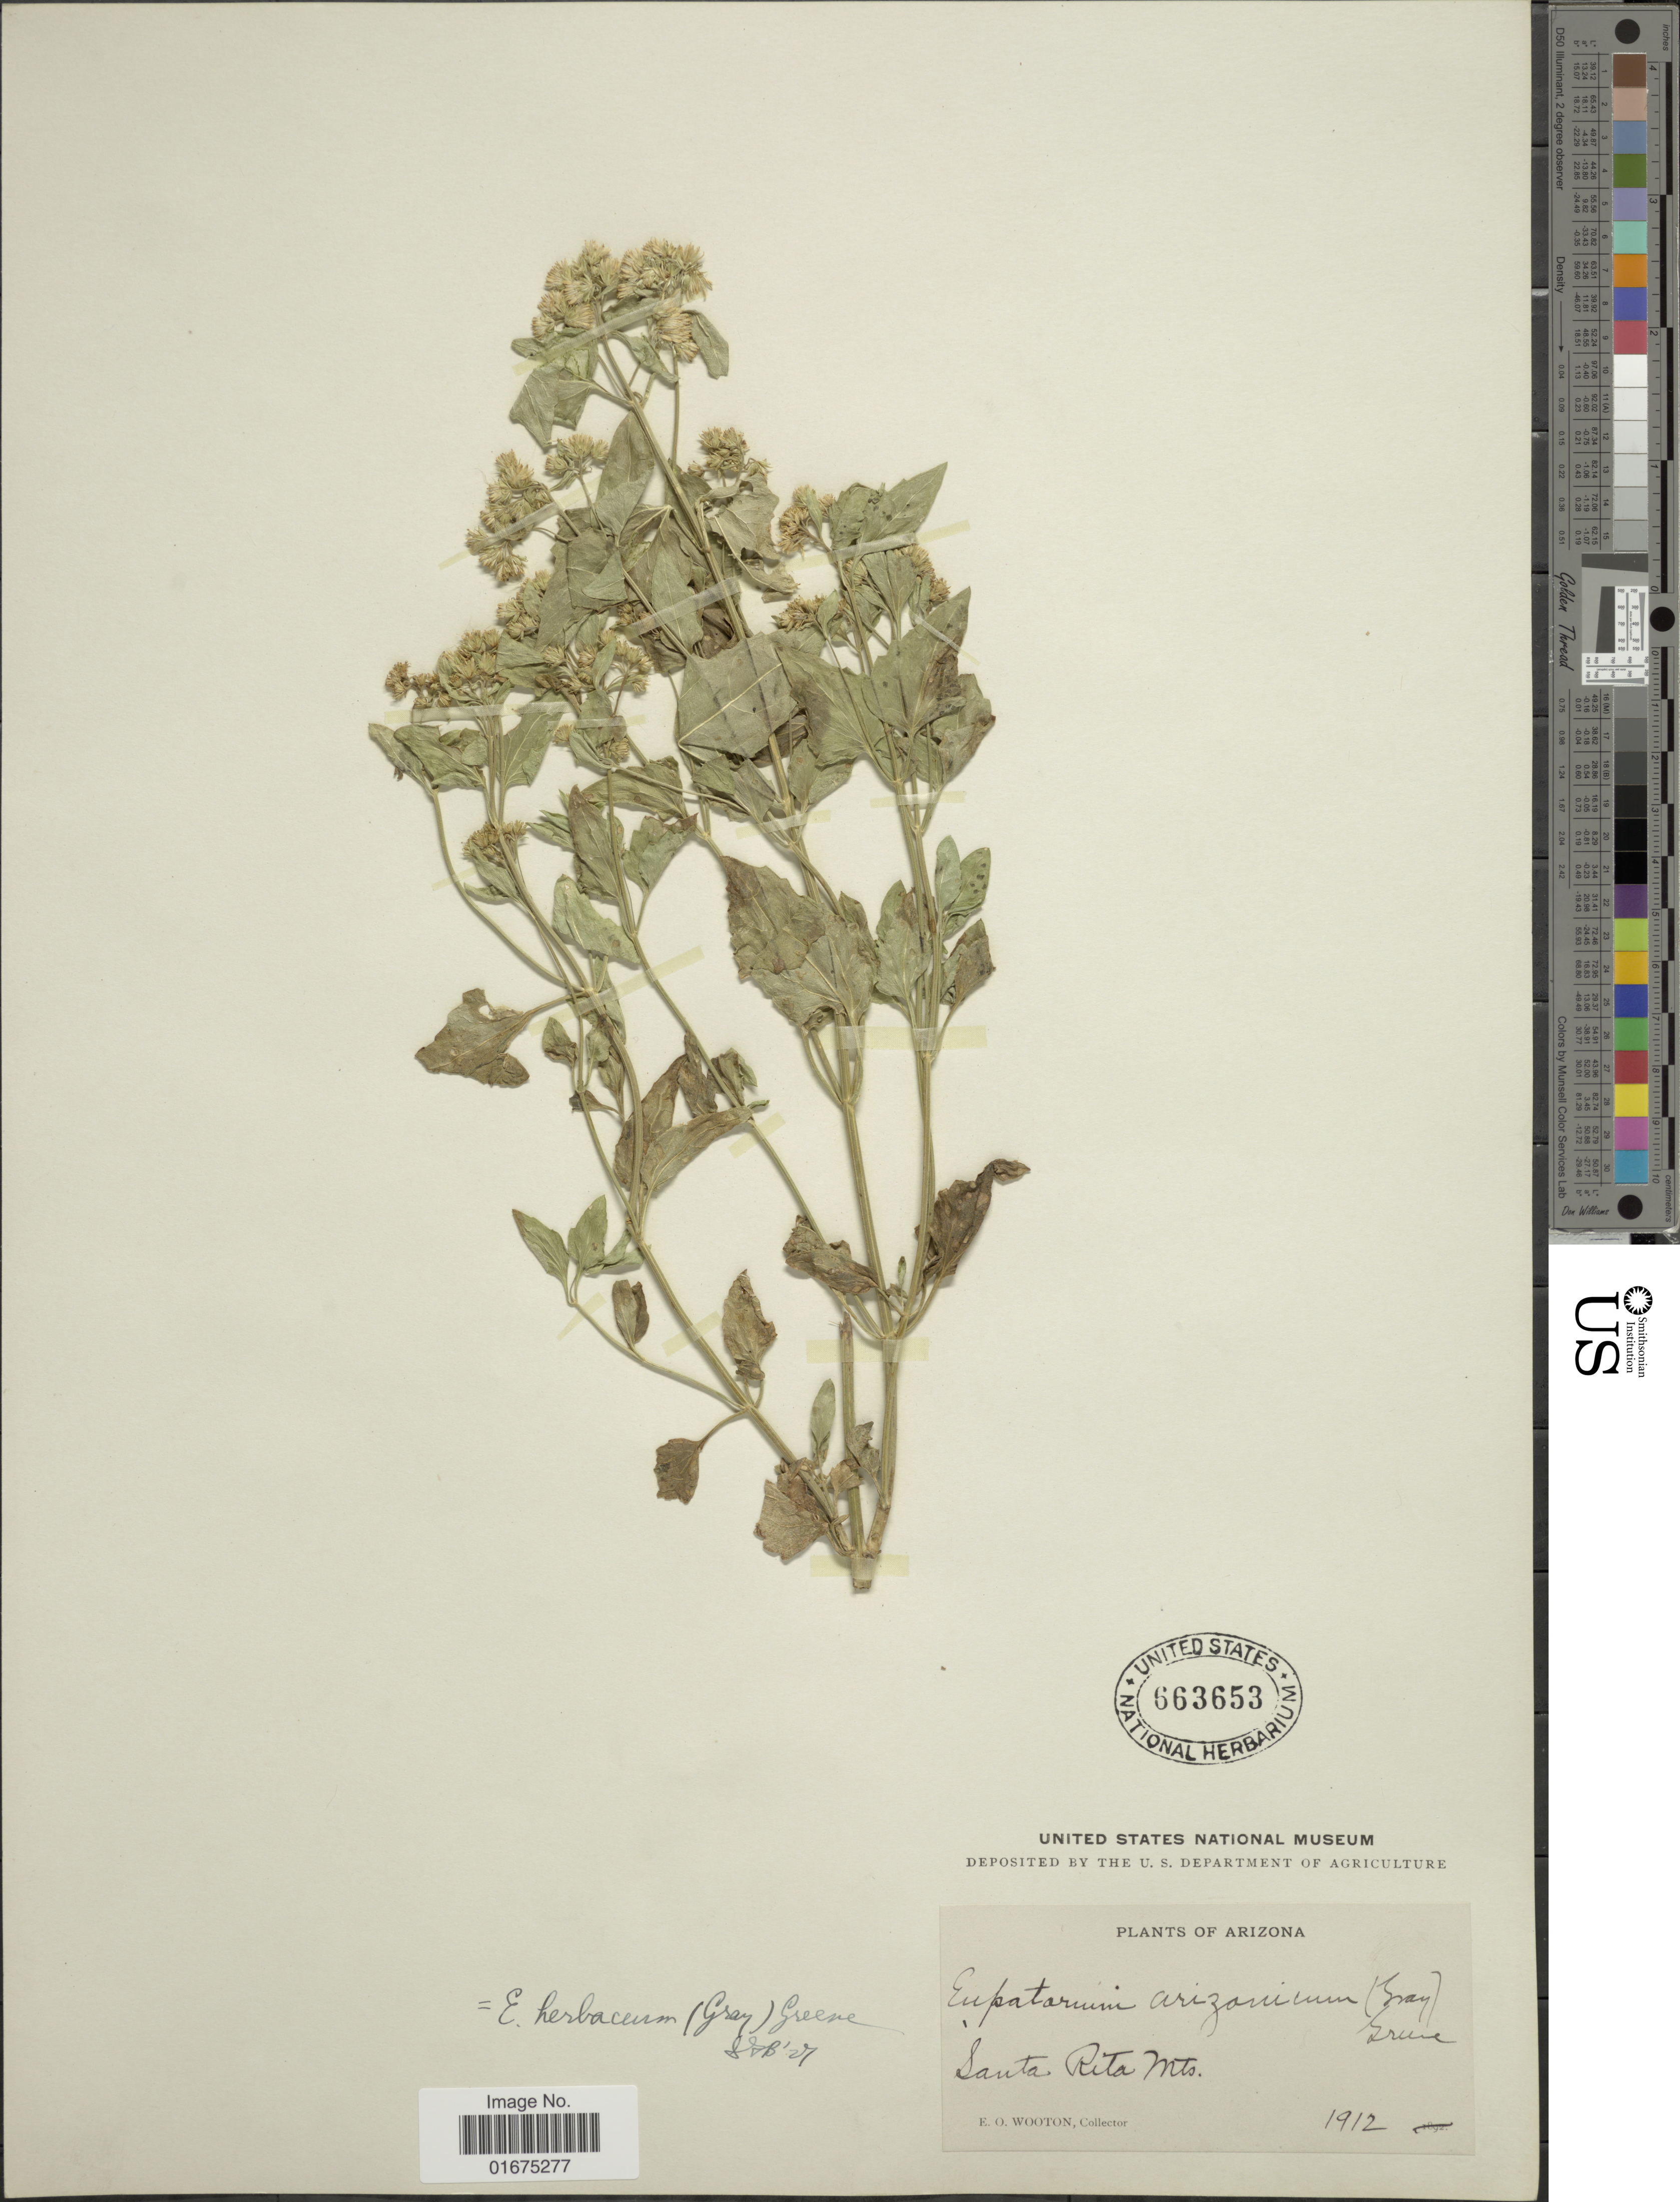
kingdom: Plantae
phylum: Tracheophyta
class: Magnoliopsida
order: Asterales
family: Asteraceae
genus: Ageratina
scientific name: Ageratina herbacea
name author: (A. Gray) R.M. King & H. Rob.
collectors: E. O. Wooton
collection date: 1912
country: United States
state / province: Arizona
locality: Santa Rita Mts.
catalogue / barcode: US 663653